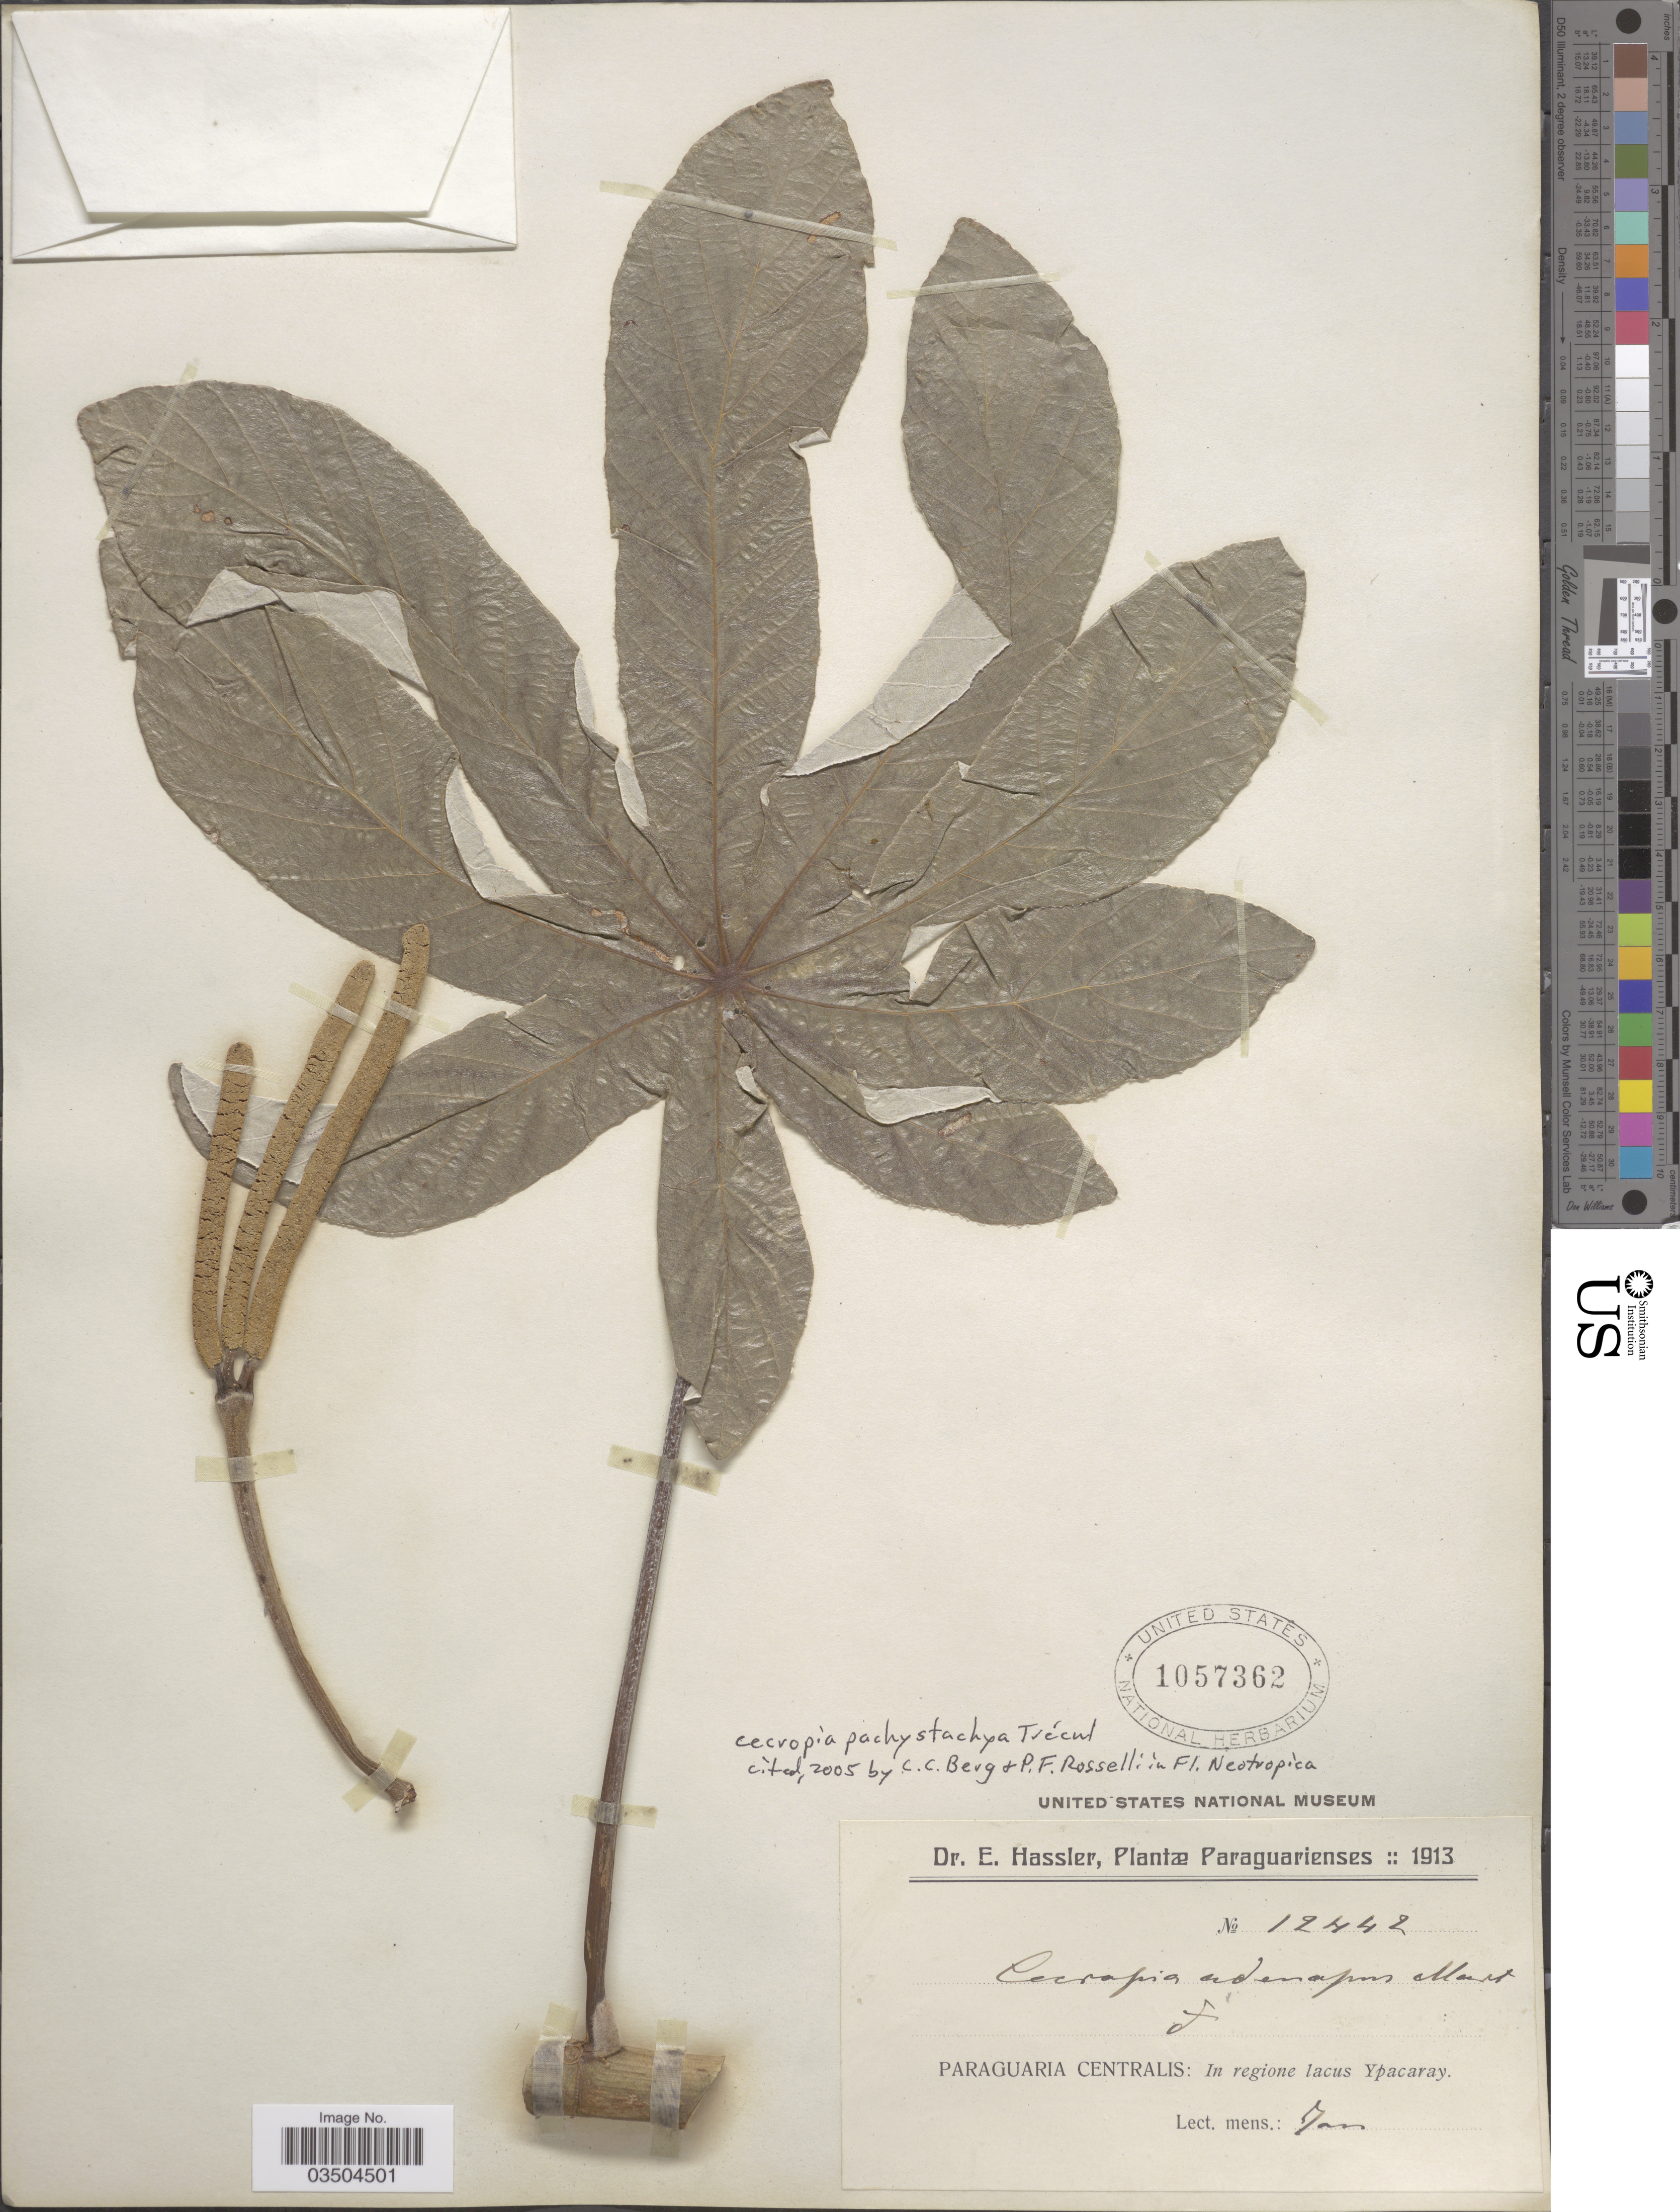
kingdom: Plantae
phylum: Tracheophyta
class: Magnoliopsida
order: Rosales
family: Urticaceae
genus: Cecropia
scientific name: Cecropia pachystachya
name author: Trécul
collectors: E. Hassler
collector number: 12442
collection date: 1913-01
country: Paraguay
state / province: Paraguari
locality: Paraguaria centralis: In regione lacus Ypacaray.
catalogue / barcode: US 1057362